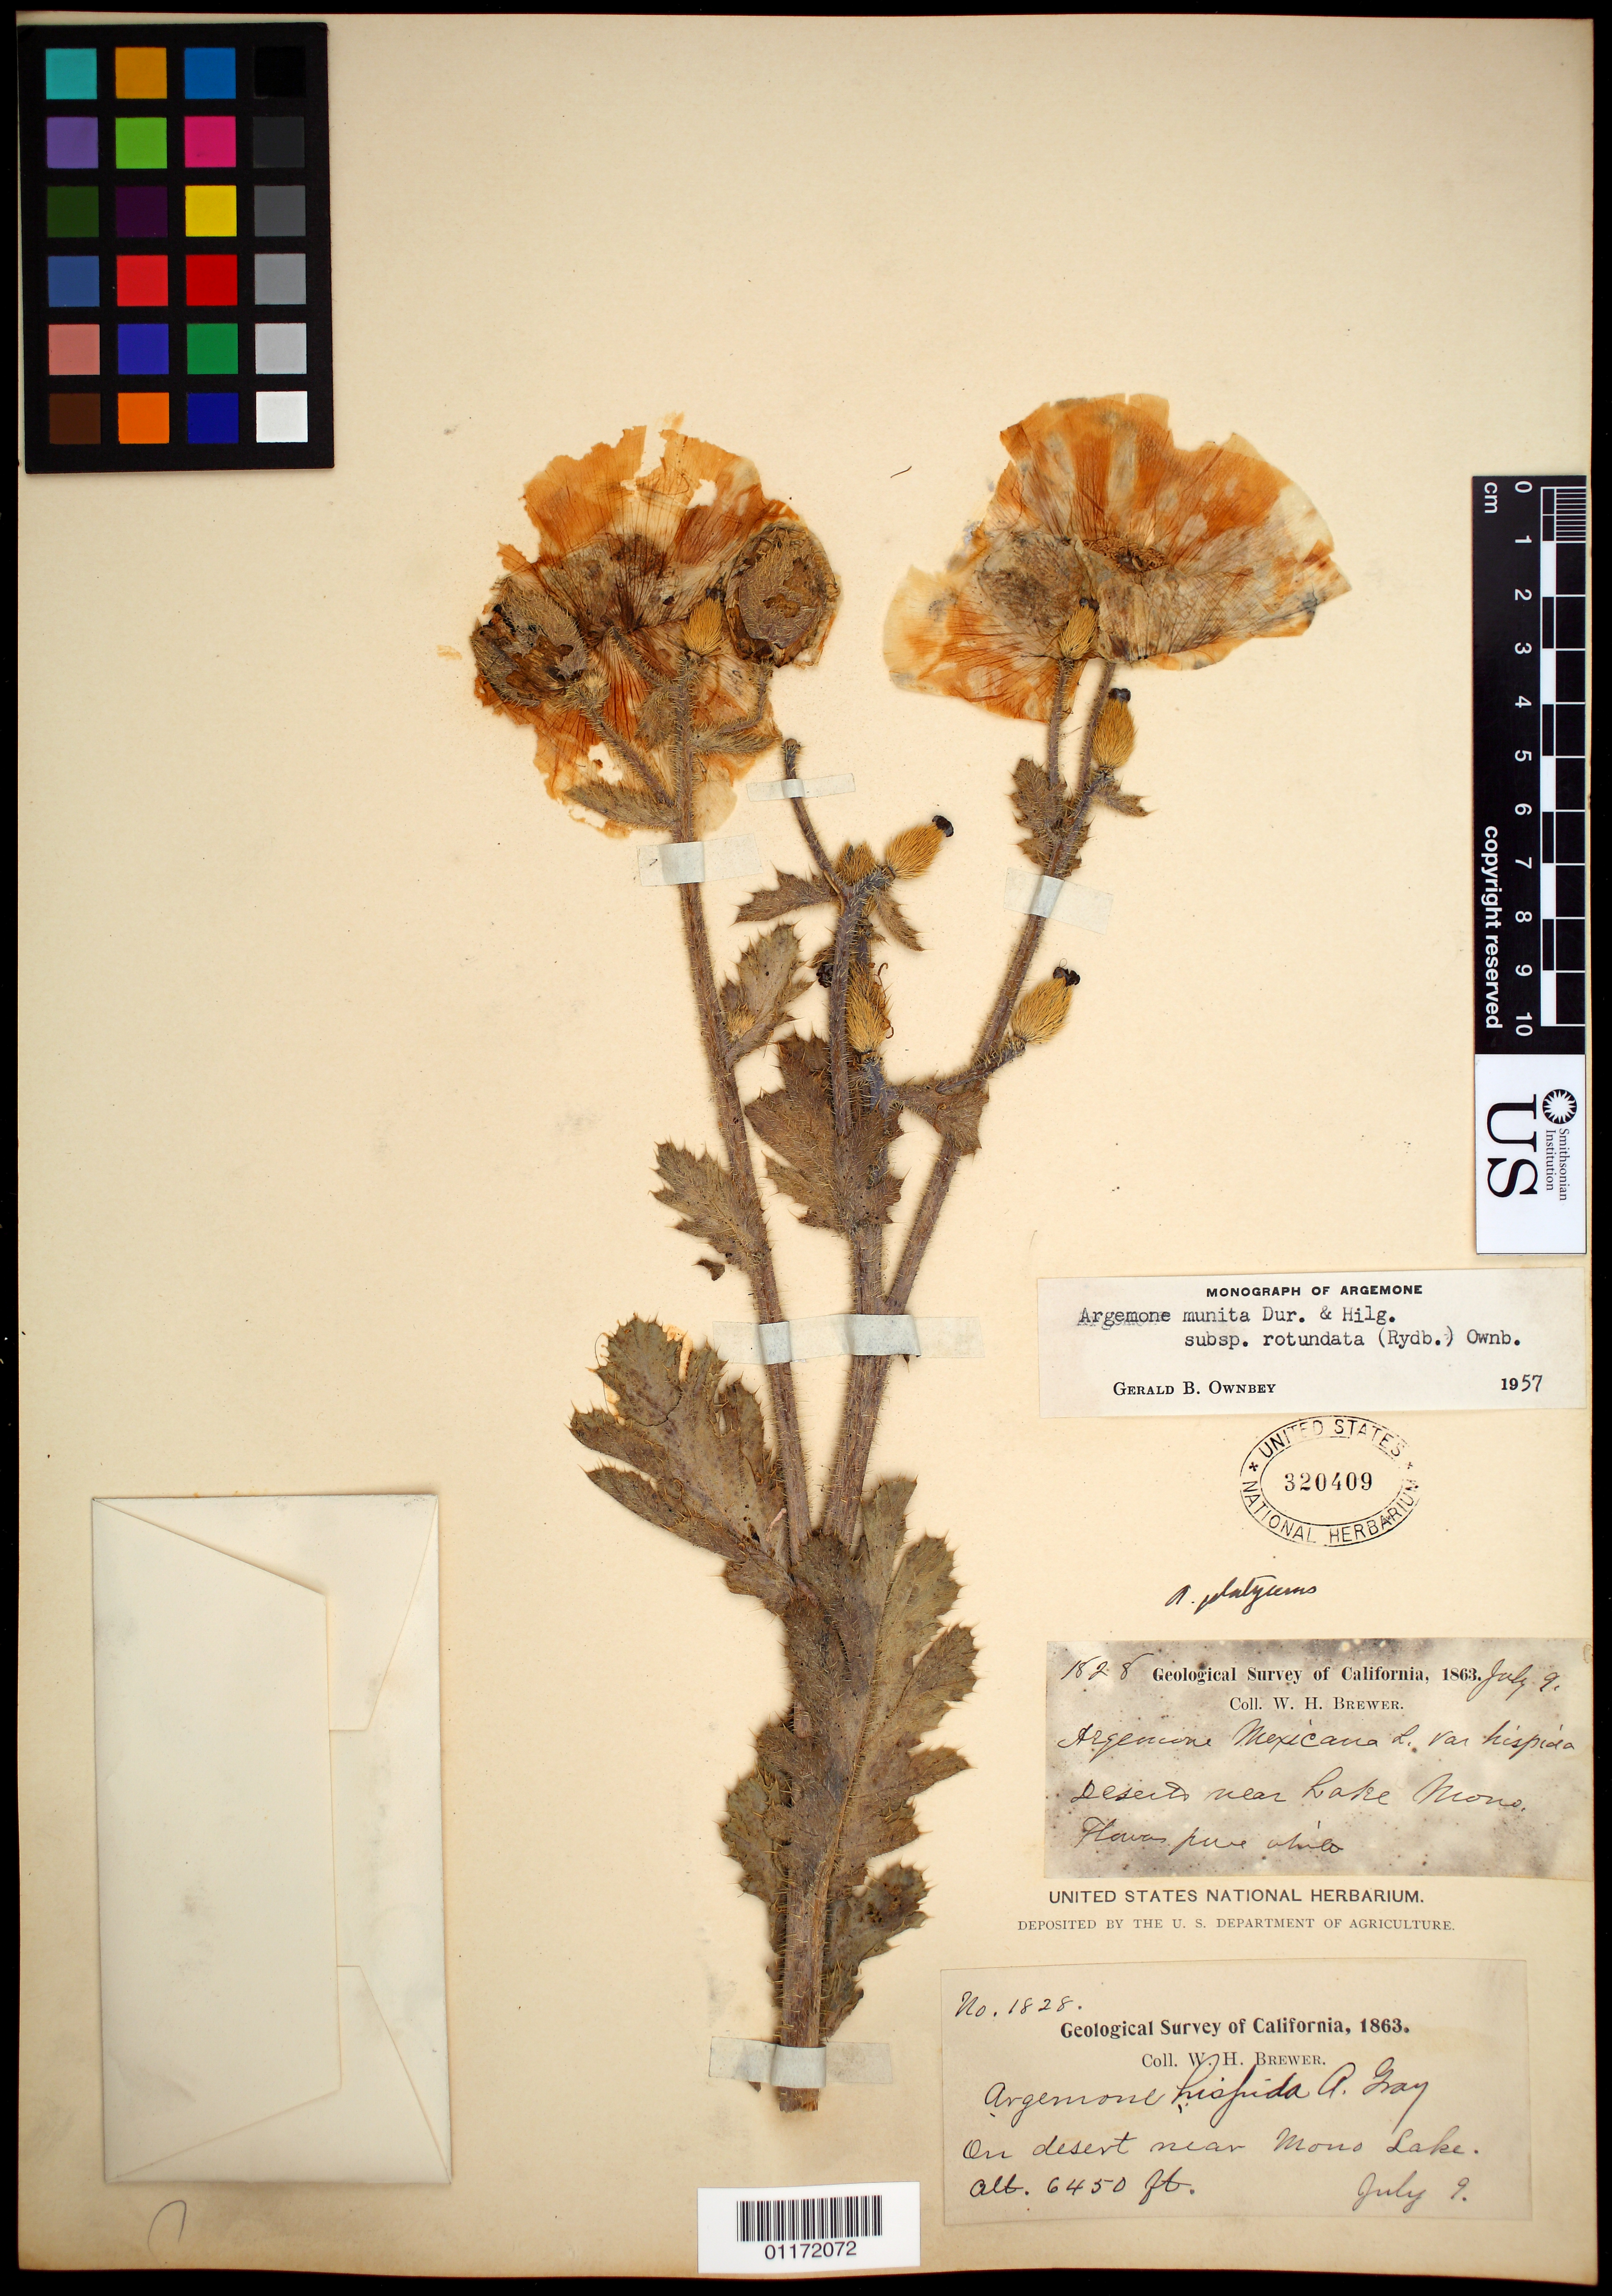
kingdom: Plantae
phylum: Tracheophyta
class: Magnoliopsida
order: Ranunculales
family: Papaveraceae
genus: Argemone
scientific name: Argemone munita subsp. rotundata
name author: (Rydb.) G.B. Ownbey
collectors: W. H. Brewer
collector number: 1828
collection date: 1863-07-09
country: United States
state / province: California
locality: Near Mono Lake.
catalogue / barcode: US 320409